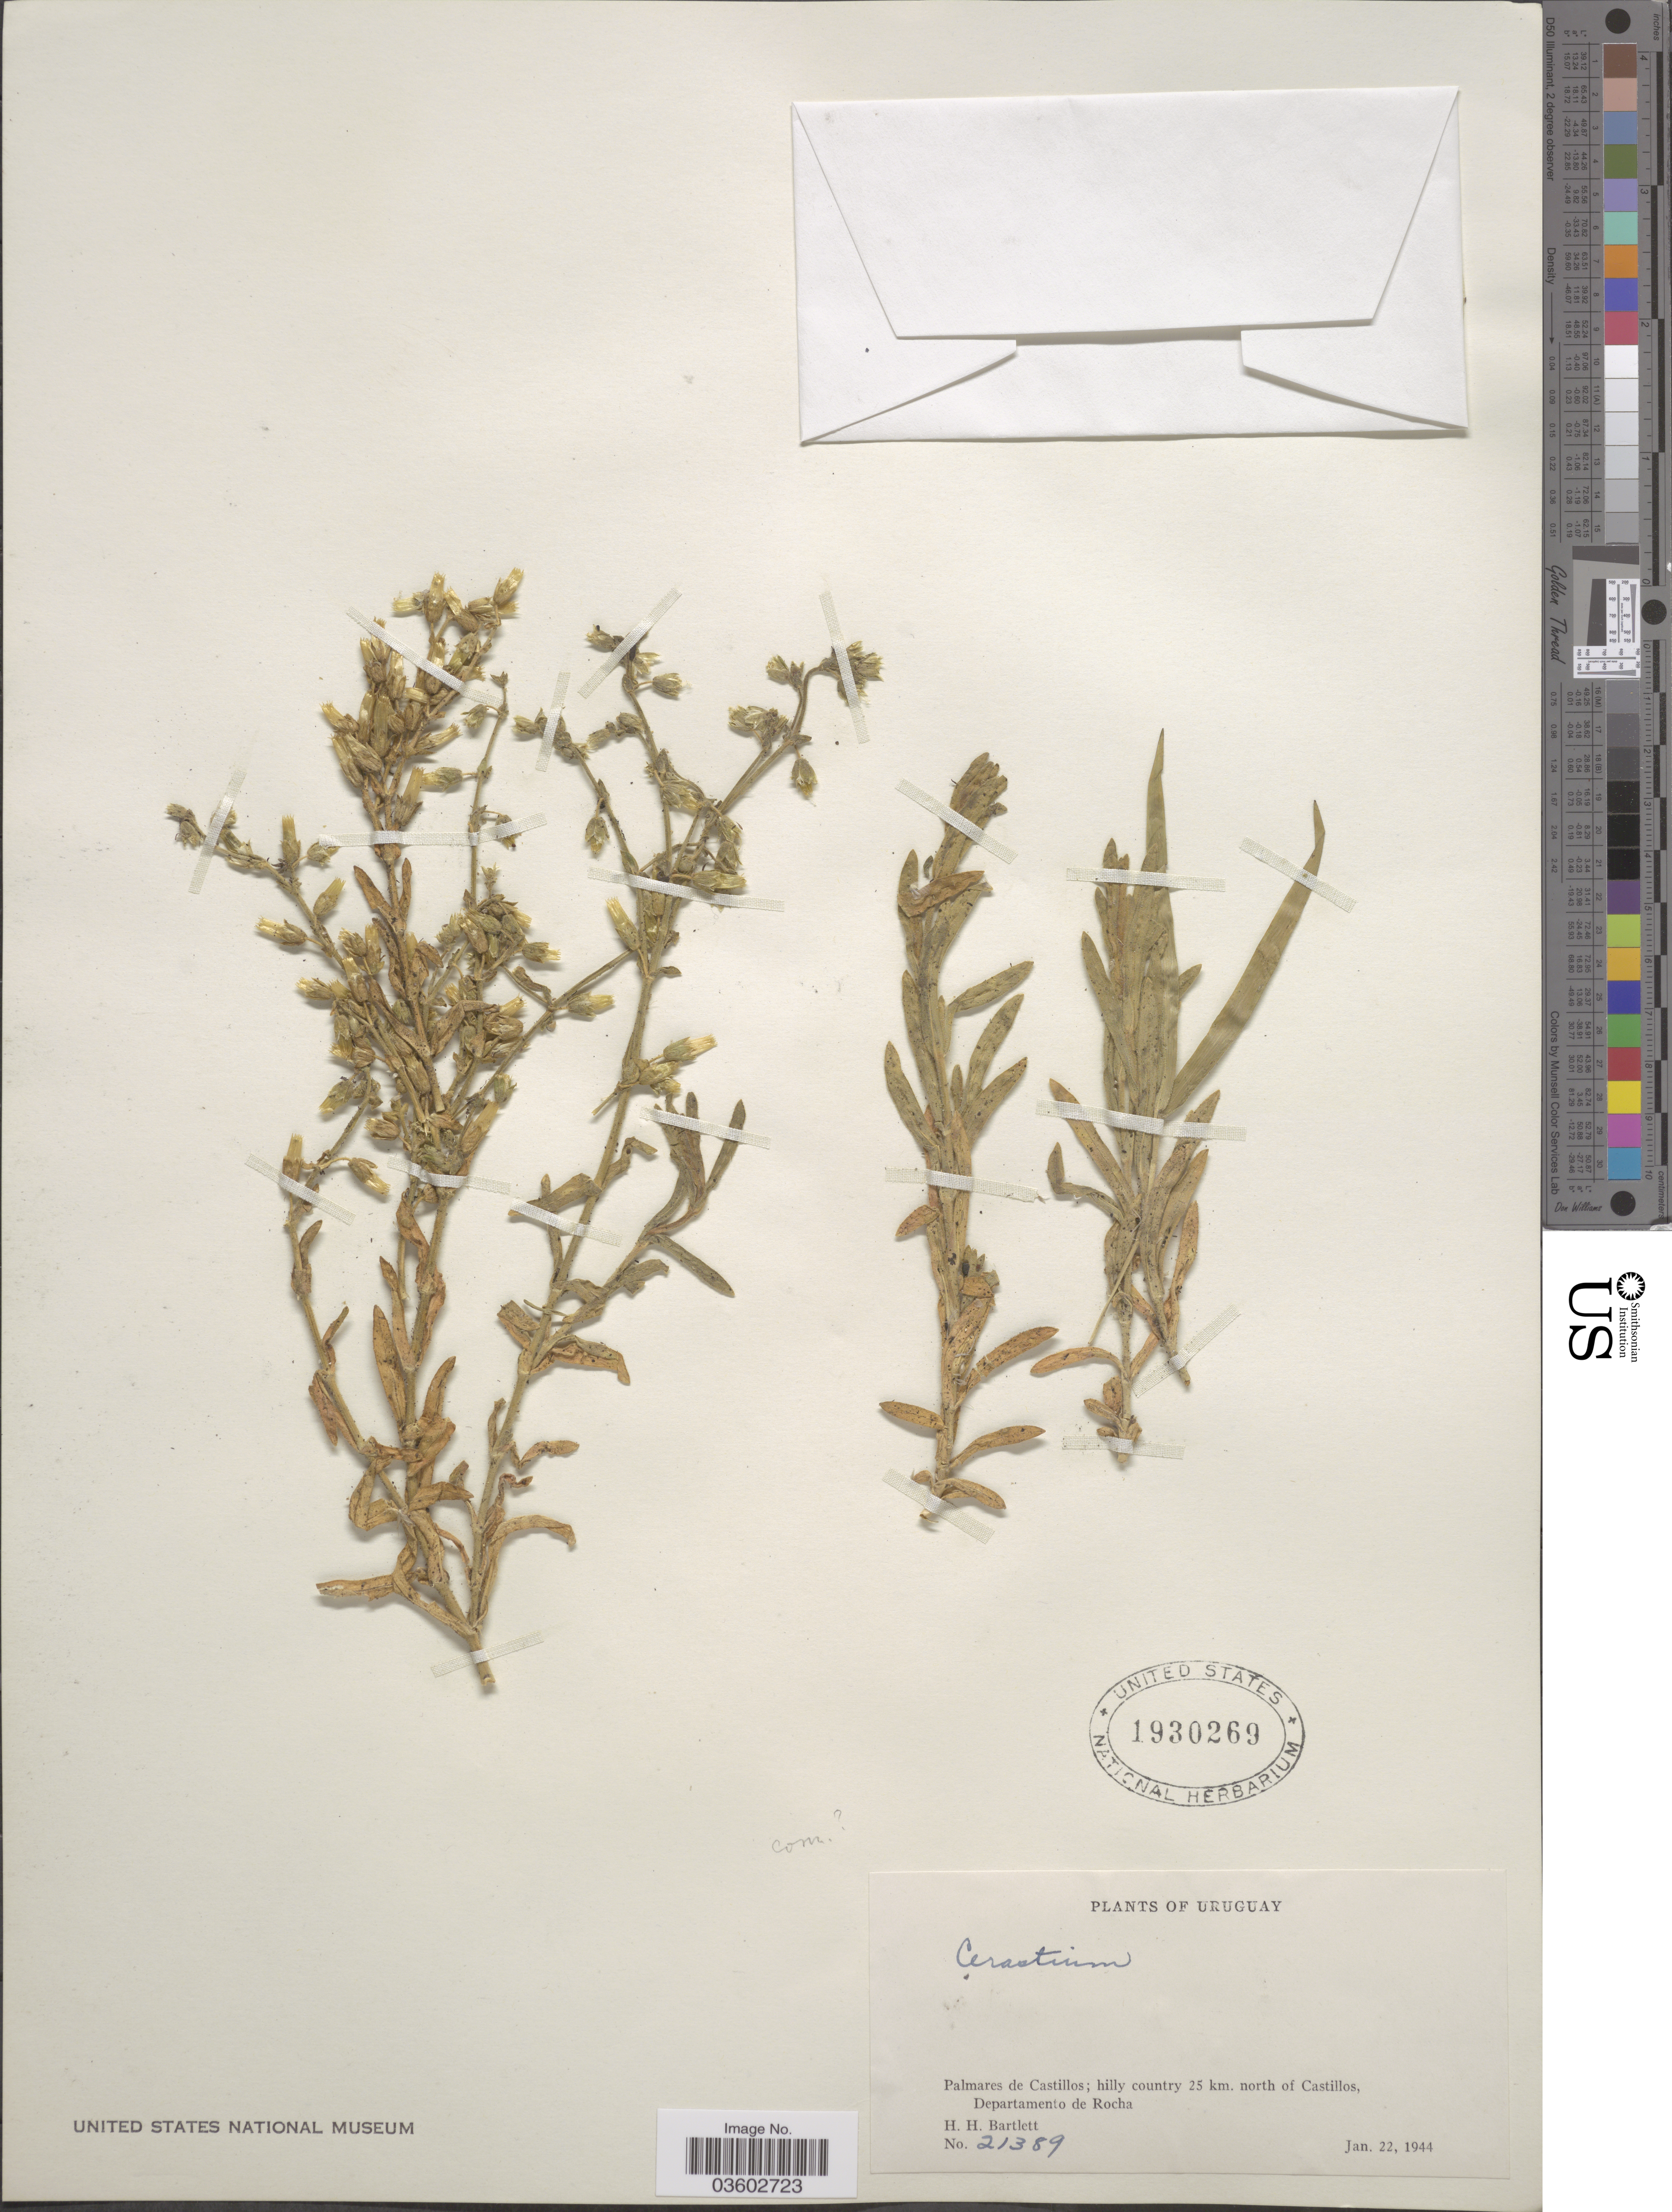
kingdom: Plantae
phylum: Tracheophyta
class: Magnoliopsida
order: Caryophyllales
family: Caryophyllaceae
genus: Cerastium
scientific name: Cerastium sp.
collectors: H. H. Bartlett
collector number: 21389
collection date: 1944-01-22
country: Uruguay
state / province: Rocha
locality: Palmares de Castillos; hilly country 25 km. north of Castillos, Departamento de Rocha.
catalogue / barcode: US 1930269